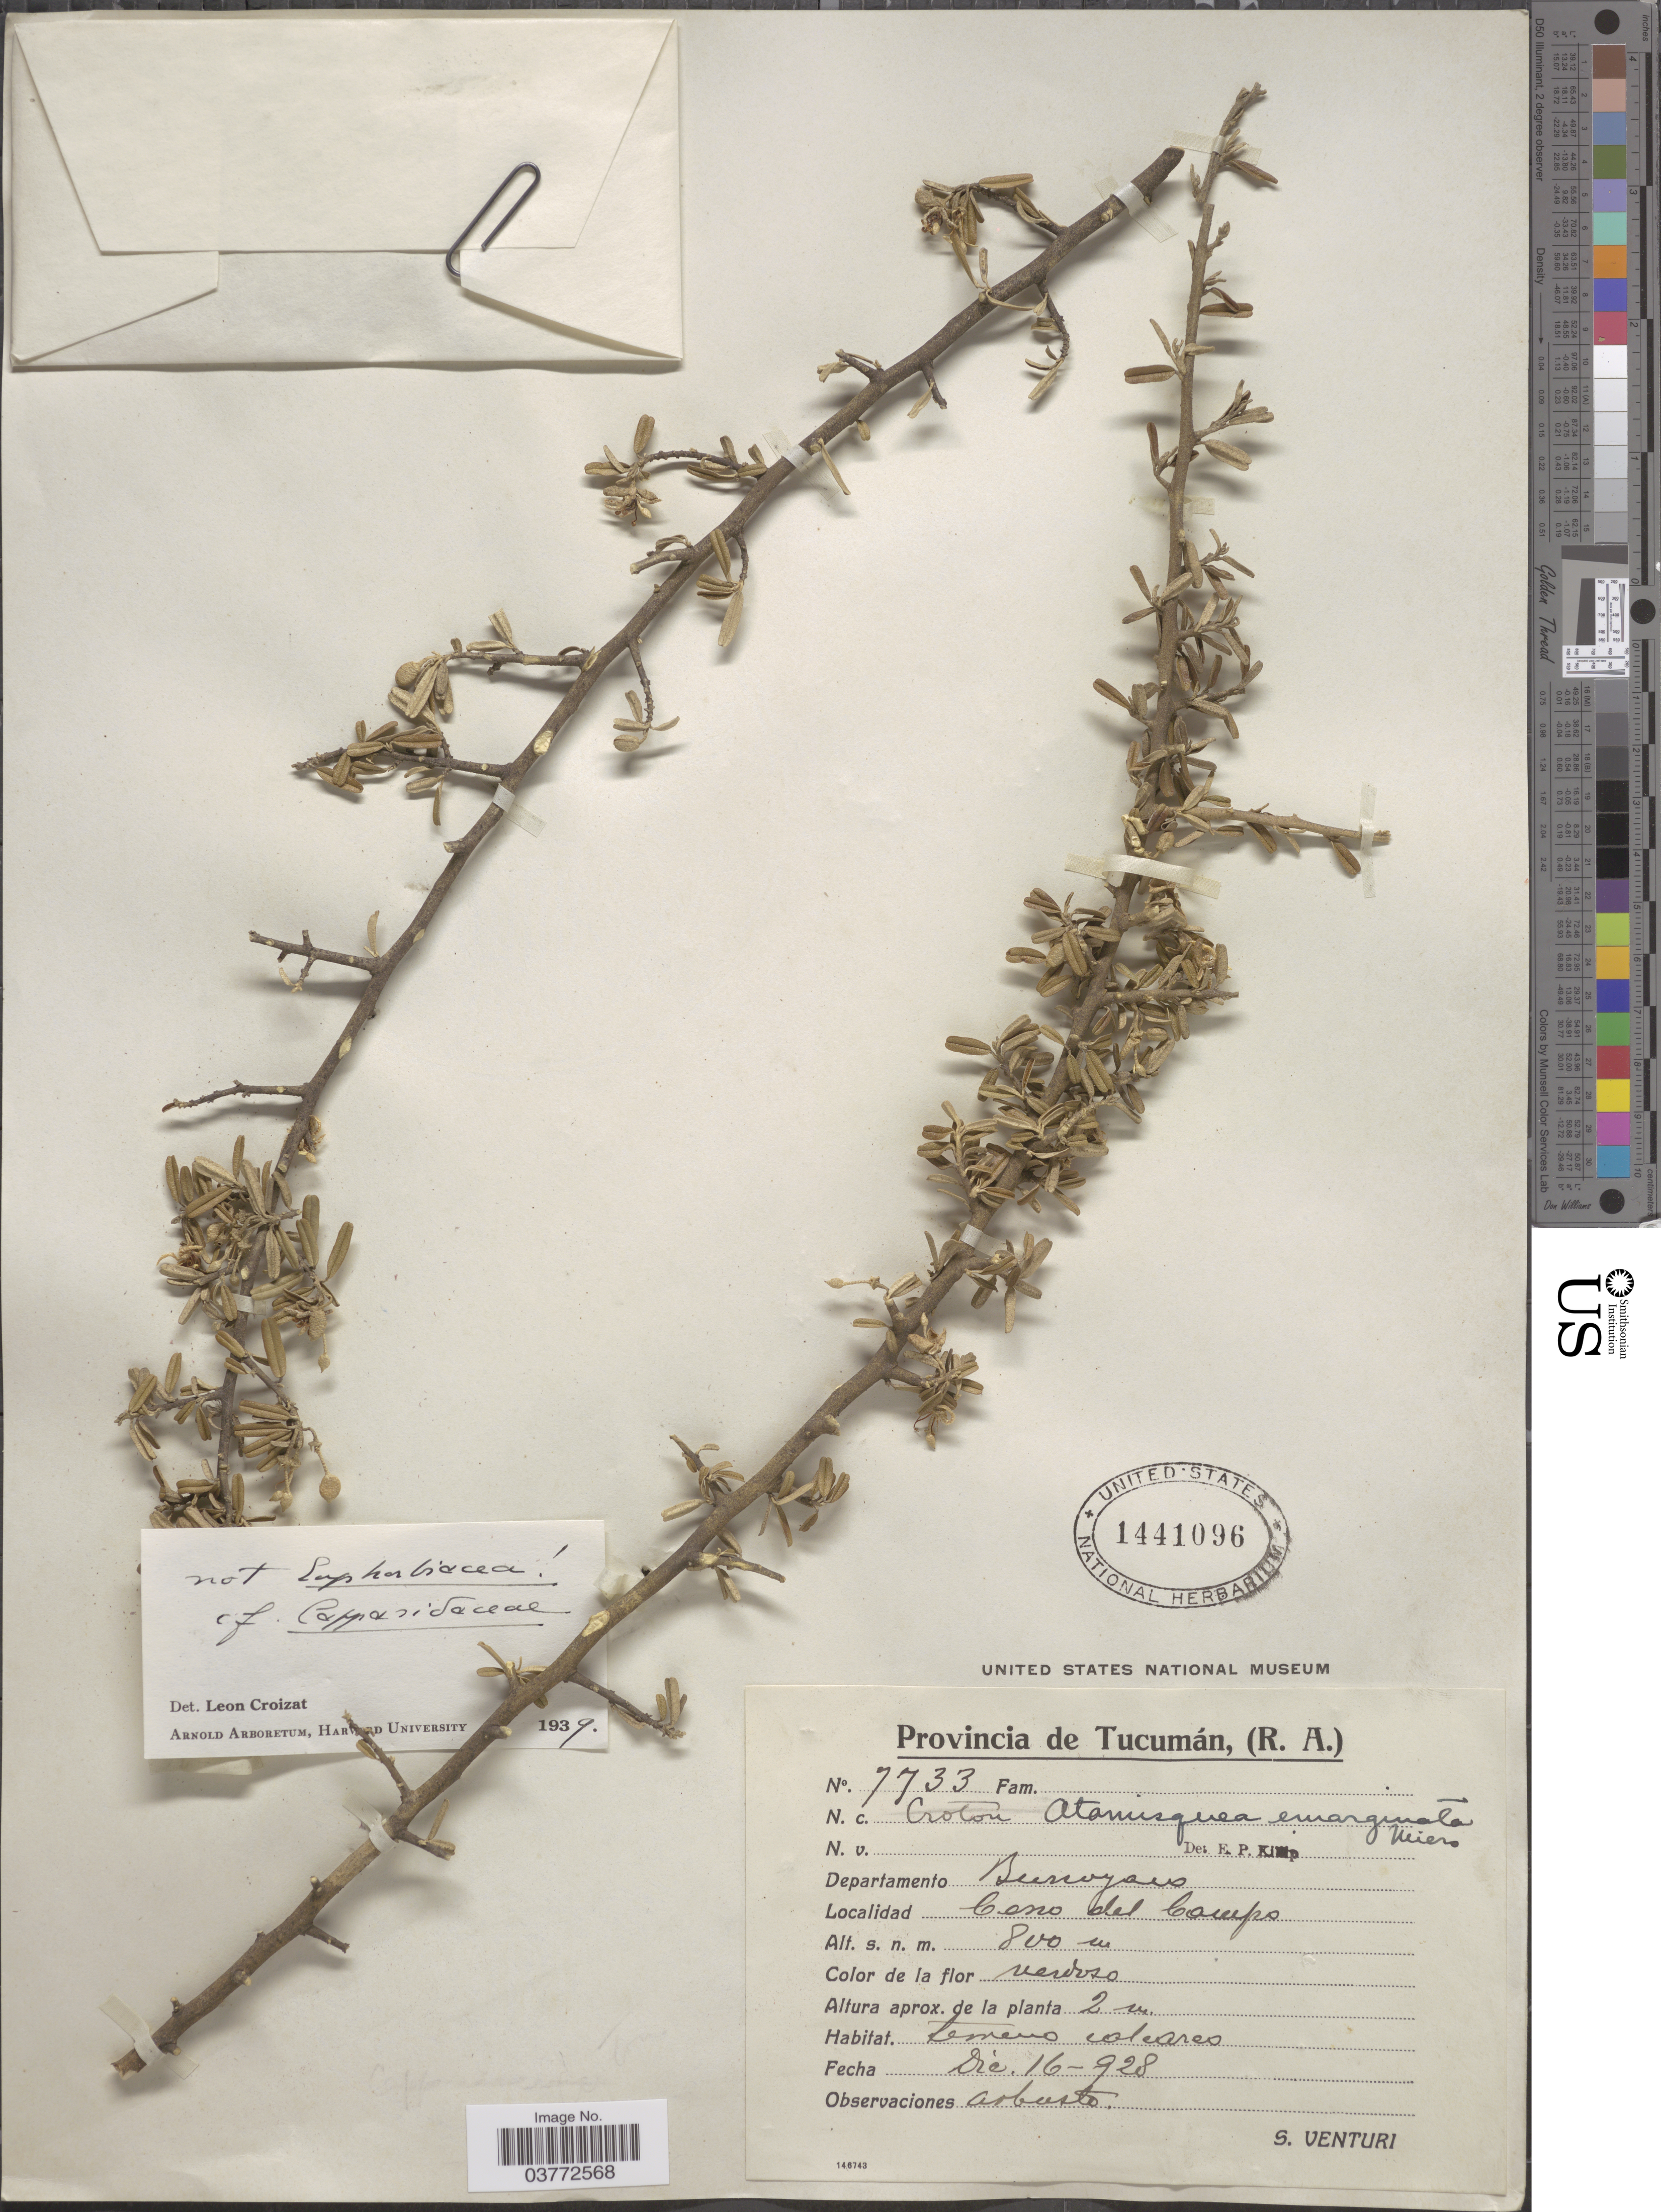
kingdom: Plantae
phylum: Tracheophyta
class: Magnoliopsida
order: Brassicales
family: Capparaceae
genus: Atamisquea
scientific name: Atamisquea emarginata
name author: Miers ex Hook. & Arn.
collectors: S. Venturi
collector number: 7733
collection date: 1928-12-16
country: Argentina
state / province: Tucuman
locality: Departamento Burroyaco, Cerro del Campo.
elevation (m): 800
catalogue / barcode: US 1441096